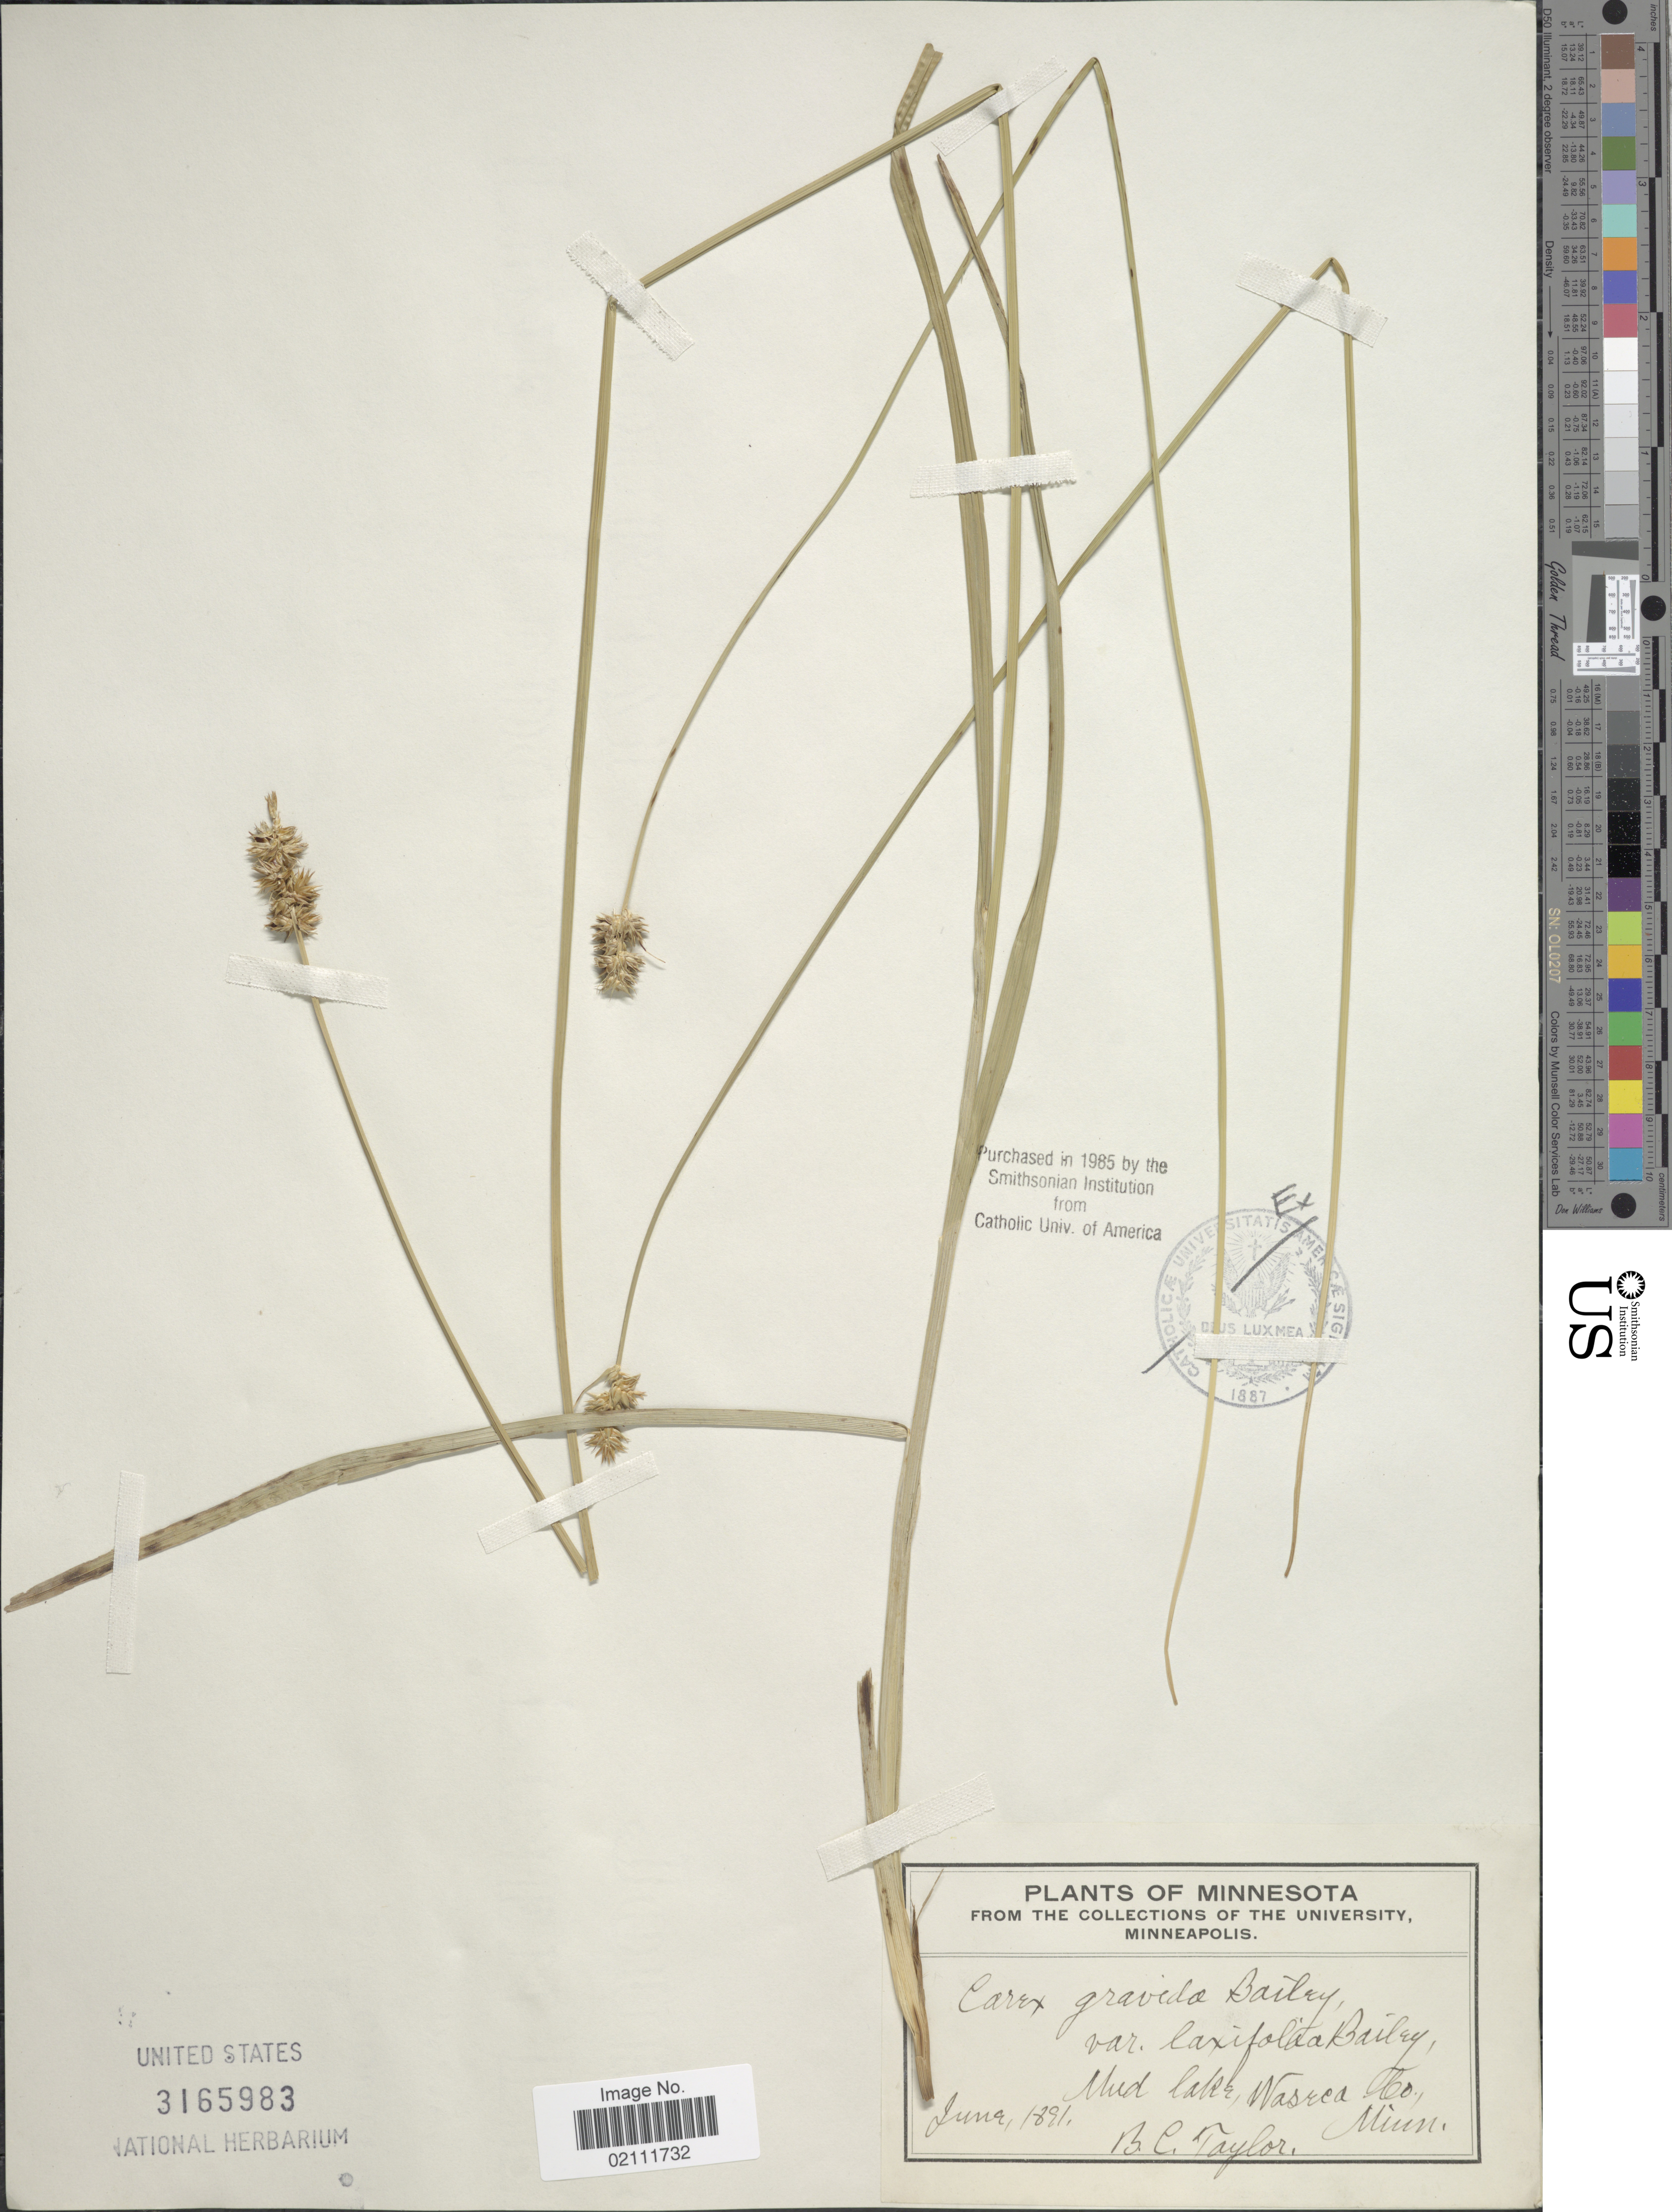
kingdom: Plantae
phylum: Tracheophyta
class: Liliopsida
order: Poales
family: Cyperaceae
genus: Carex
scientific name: Carex gravida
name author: L.H. Bailey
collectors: B. C. Taylor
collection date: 1891-06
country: United States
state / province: Minnesota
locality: Mud Lake, Waseca Co.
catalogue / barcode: US 3165983